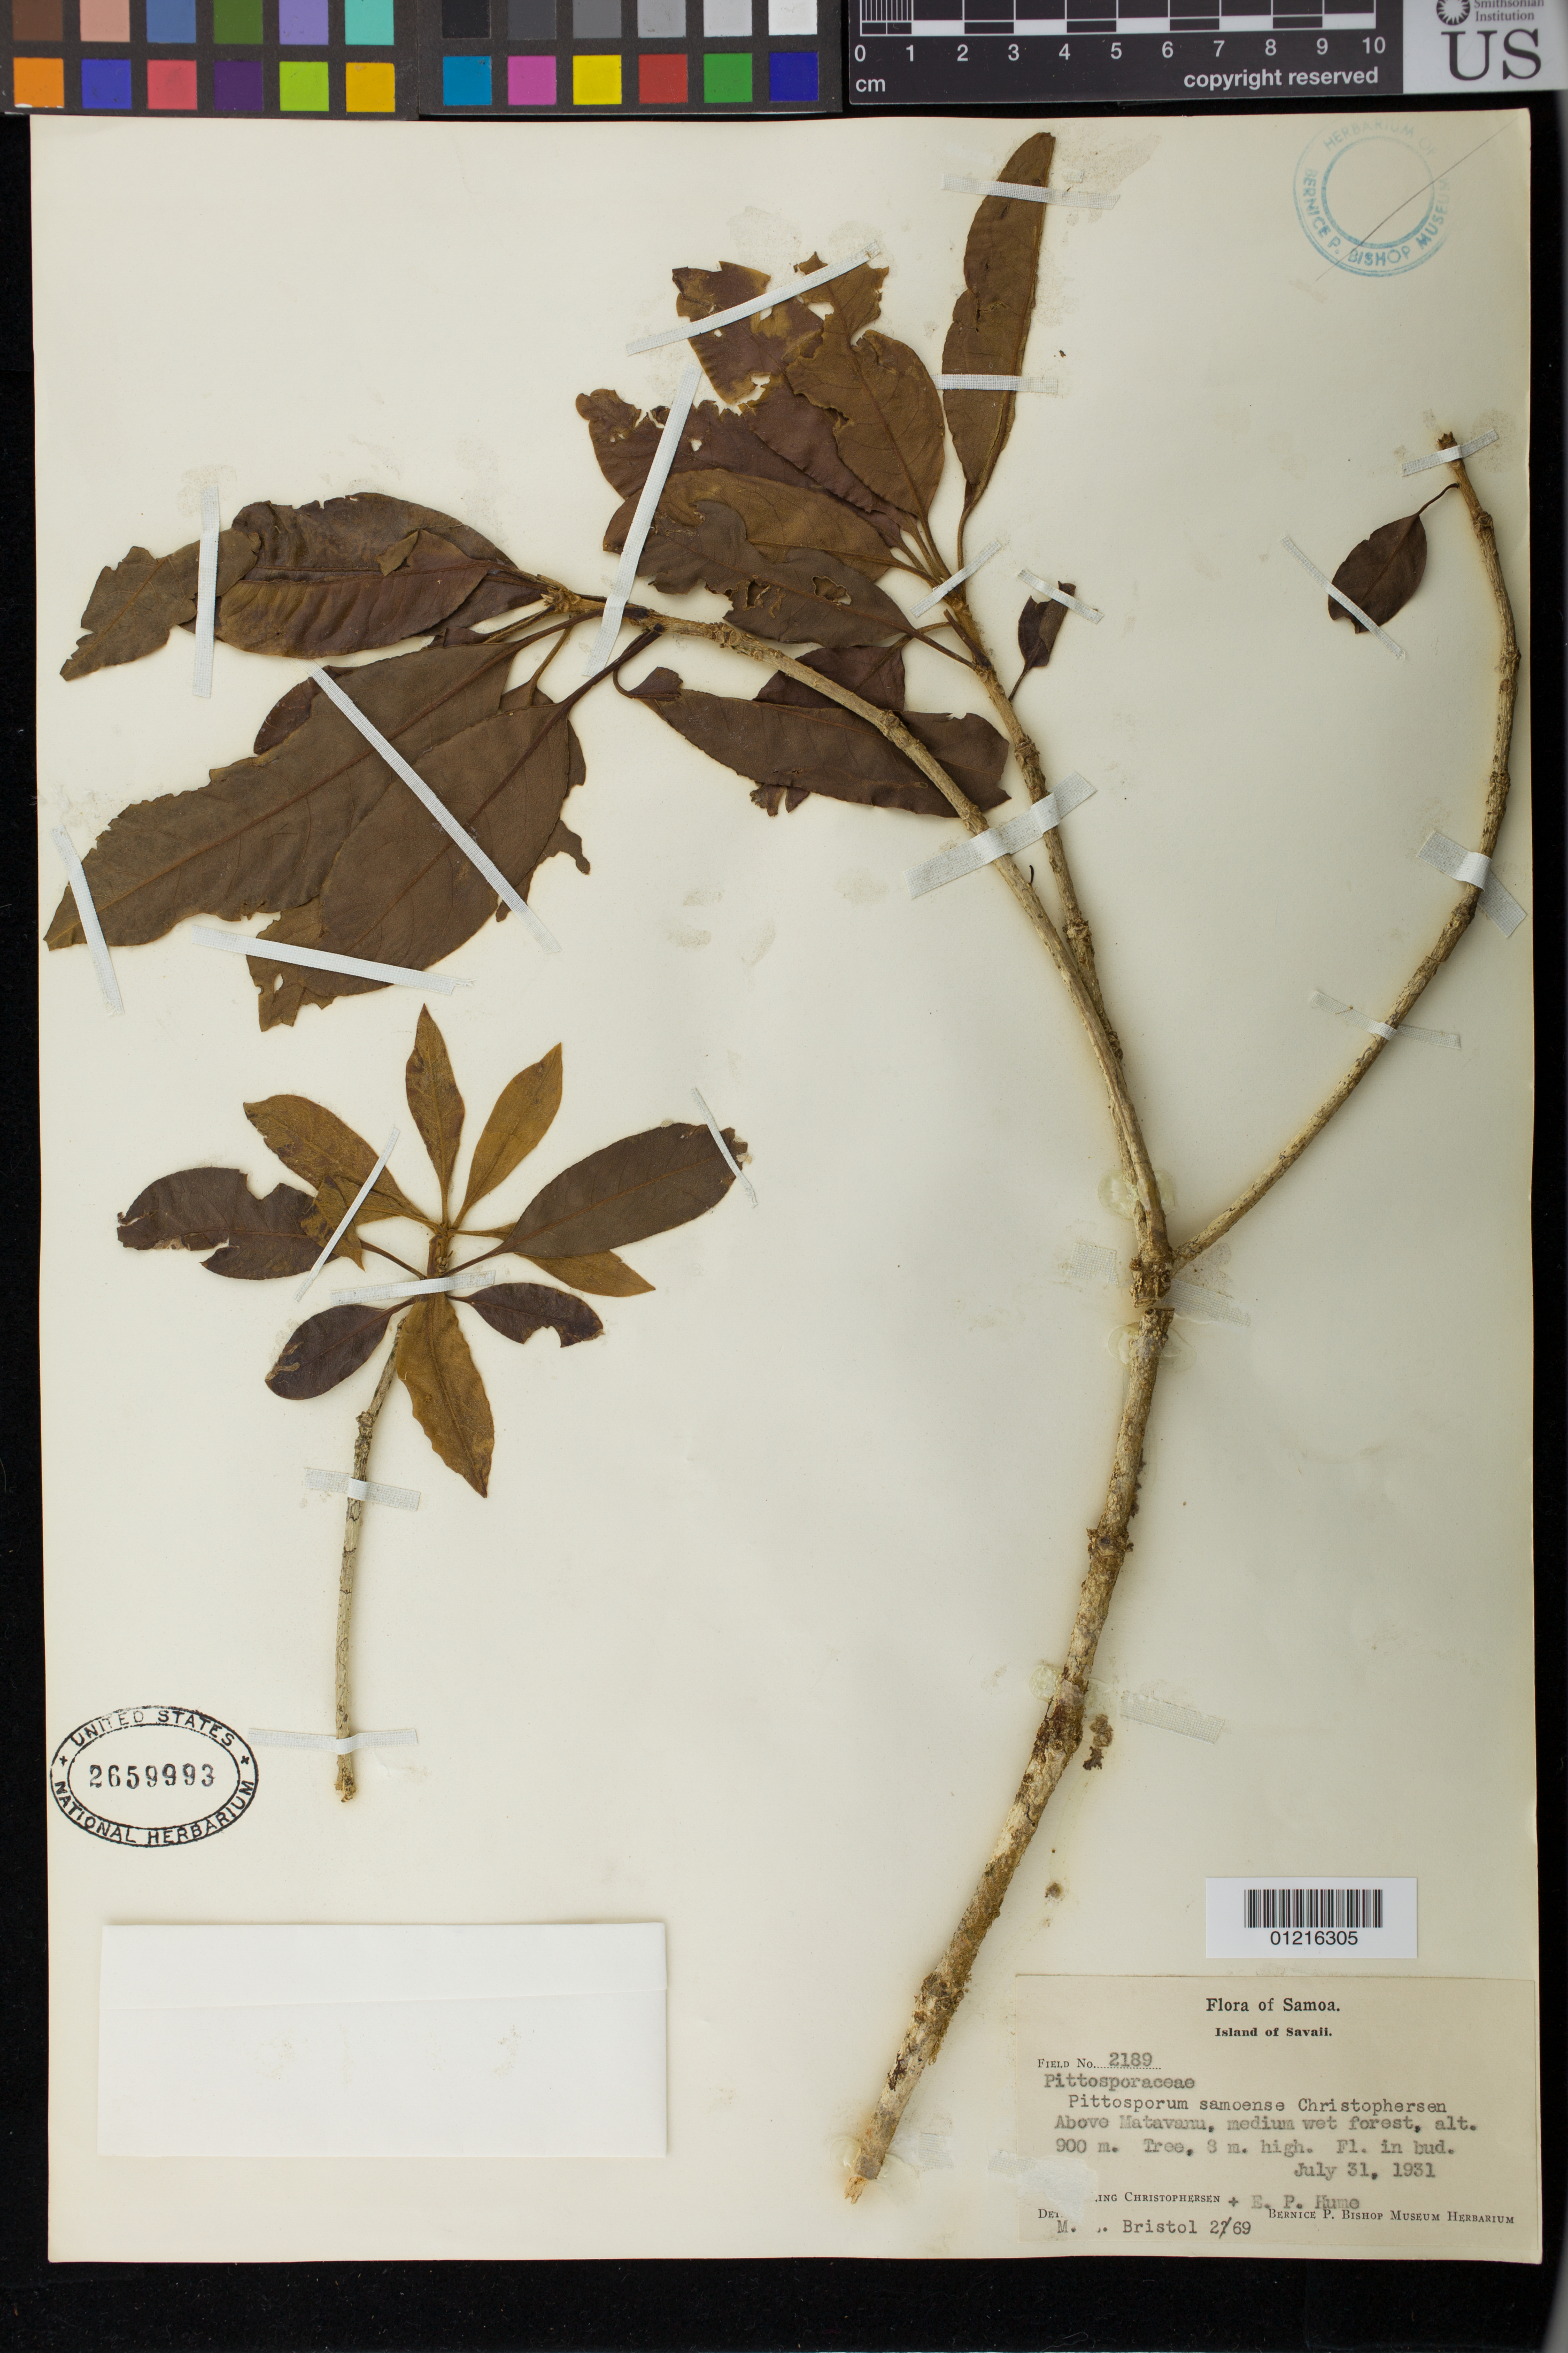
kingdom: Plantae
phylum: Tracheophyta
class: Magnoliopsida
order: Apiales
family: Pittosporaceae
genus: Pittosporum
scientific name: Pittosporum samoense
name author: Christoph.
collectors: E. Christophersen & E. Hume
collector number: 2189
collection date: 1931-07-31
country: Samoa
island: Savai'i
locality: Above Matavanu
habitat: Medium wet forest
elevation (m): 900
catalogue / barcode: US 2659993